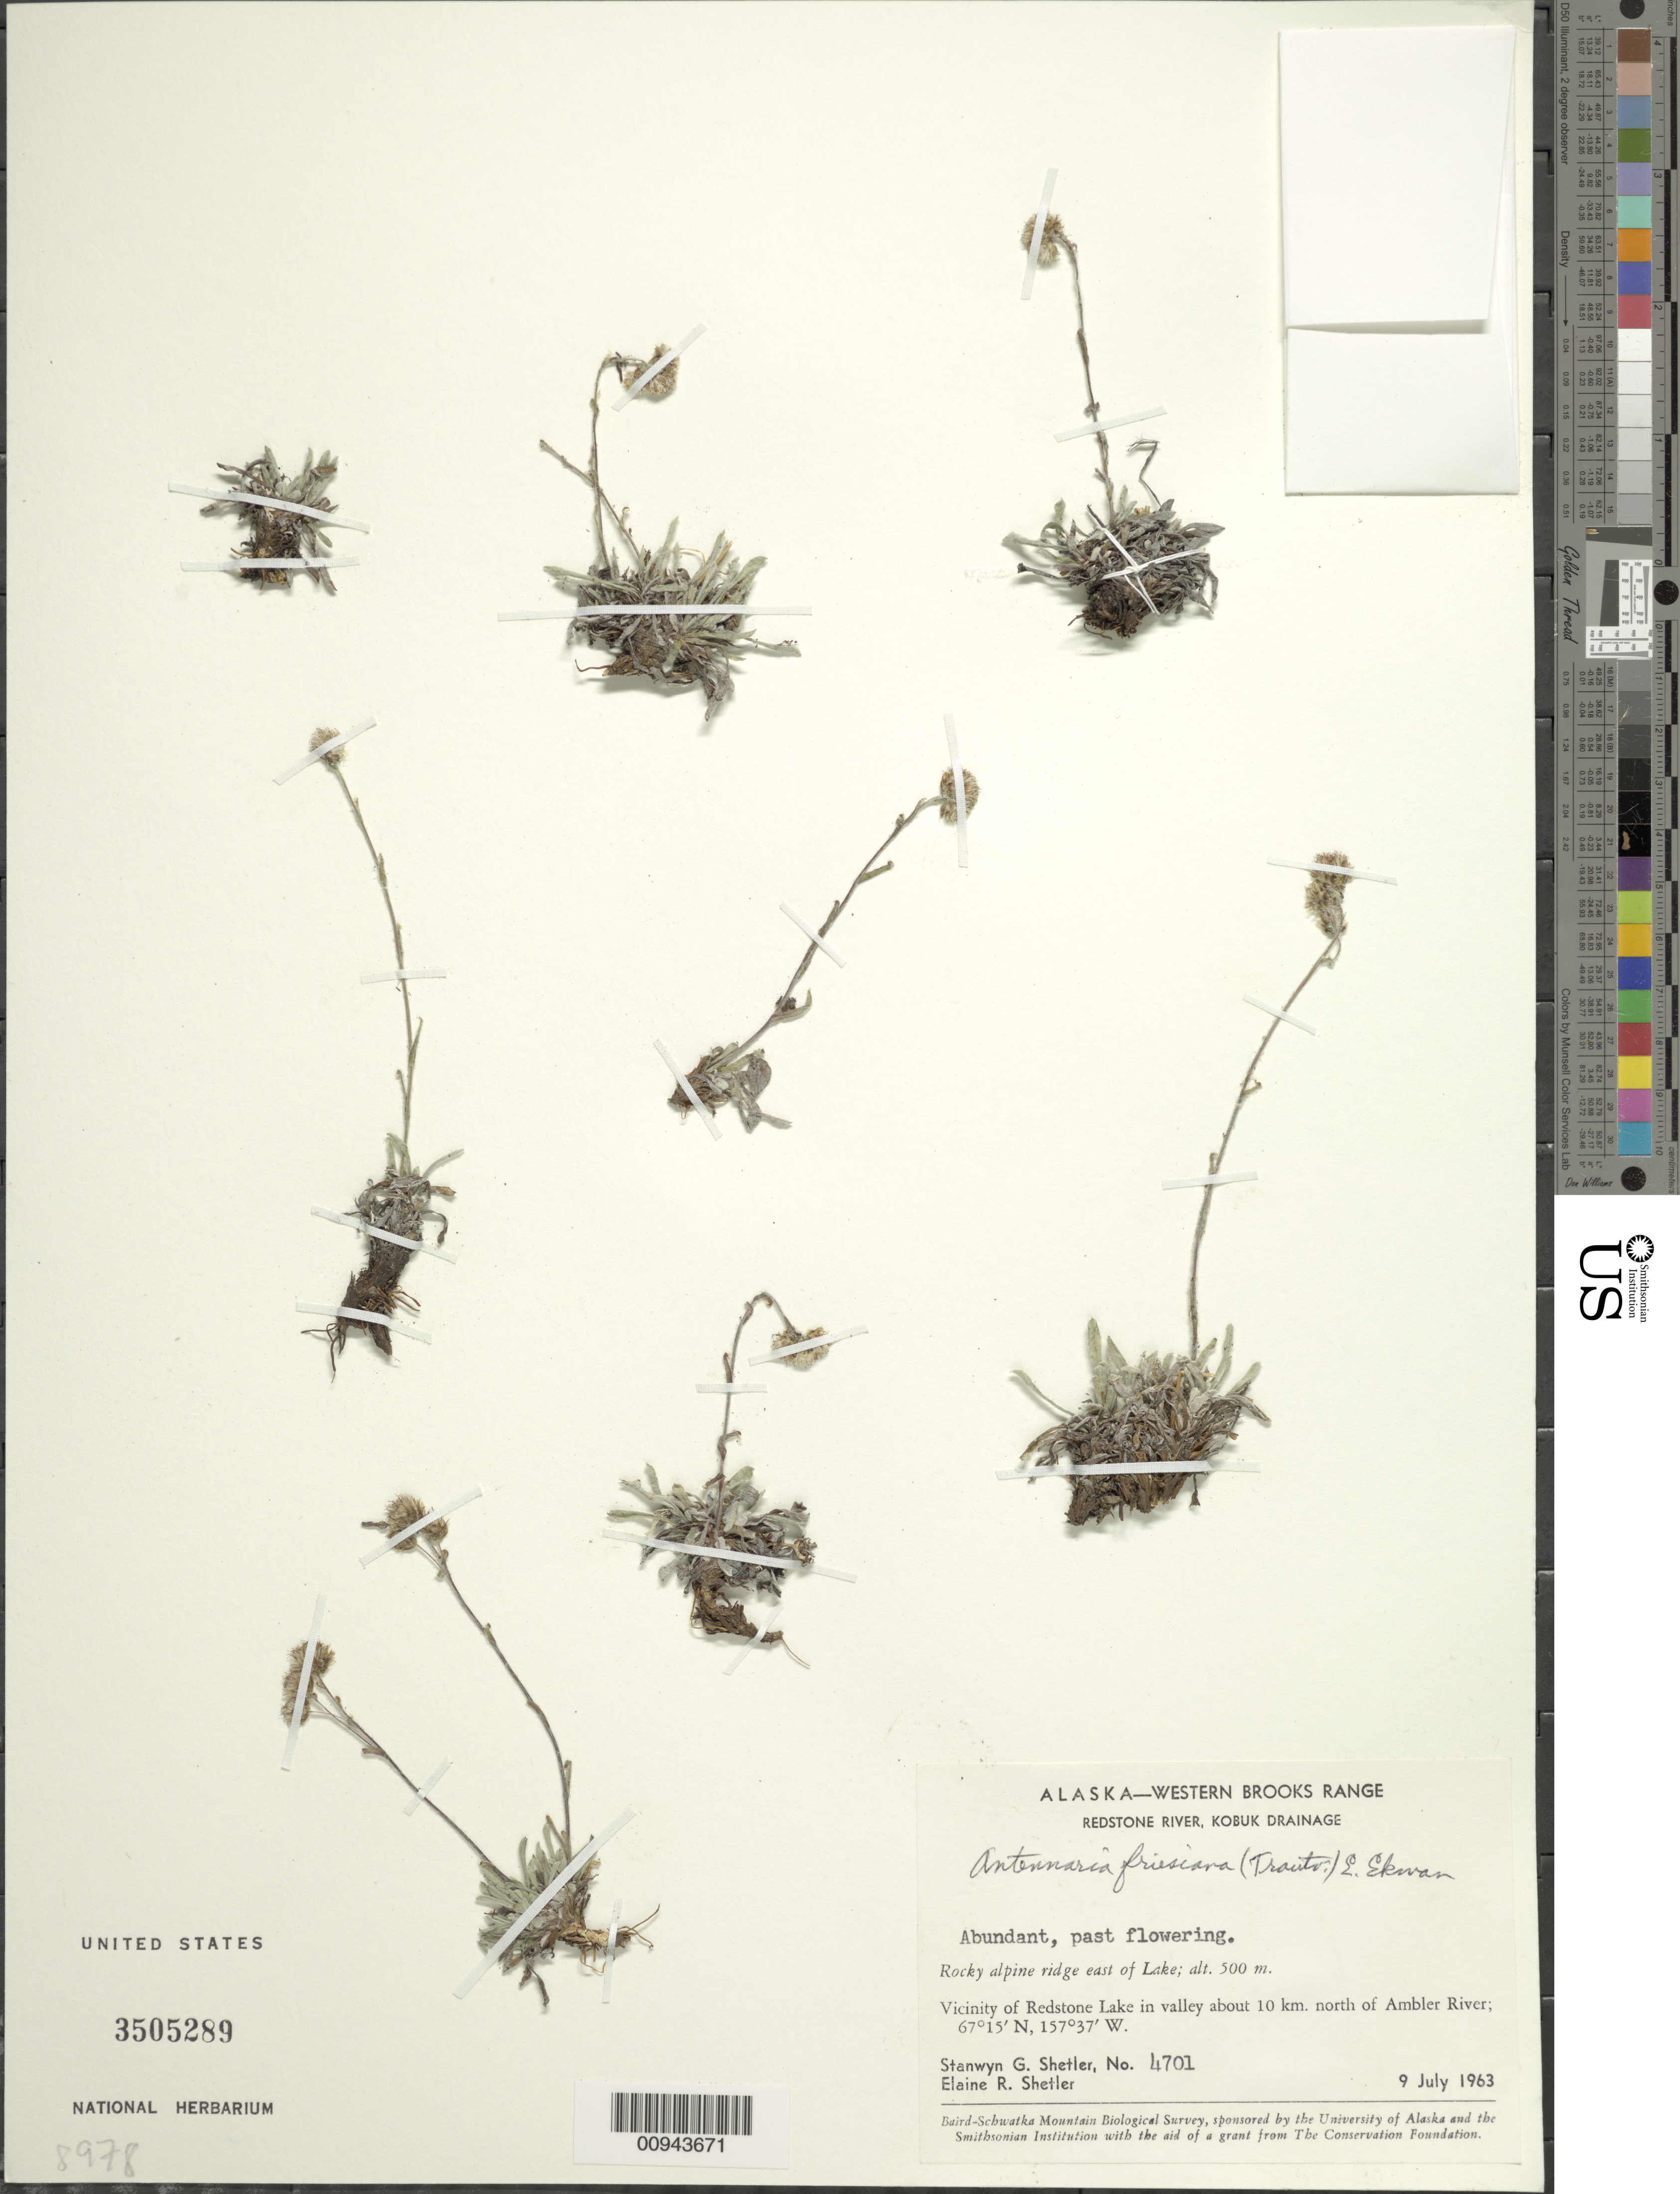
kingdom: Plantae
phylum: Tracheophyta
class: Magnoliopsida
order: Asterales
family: Asteraceae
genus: Antennaria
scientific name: Antennaria friesiana subsp. friesiana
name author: (Trautv.) Ekman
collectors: S. Shetler & E. R. Shetler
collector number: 4701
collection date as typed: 09 Jul 1963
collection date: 1963-07-09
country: United States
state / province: Alaska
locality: Vicinity of Redstone Lake in valley about 10 km. north of Ambler River. Western Brooks Range, Redstone River, Kobuk Drainage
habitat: Rocky alpine ridge east of Lake.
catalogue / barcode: US 3505289